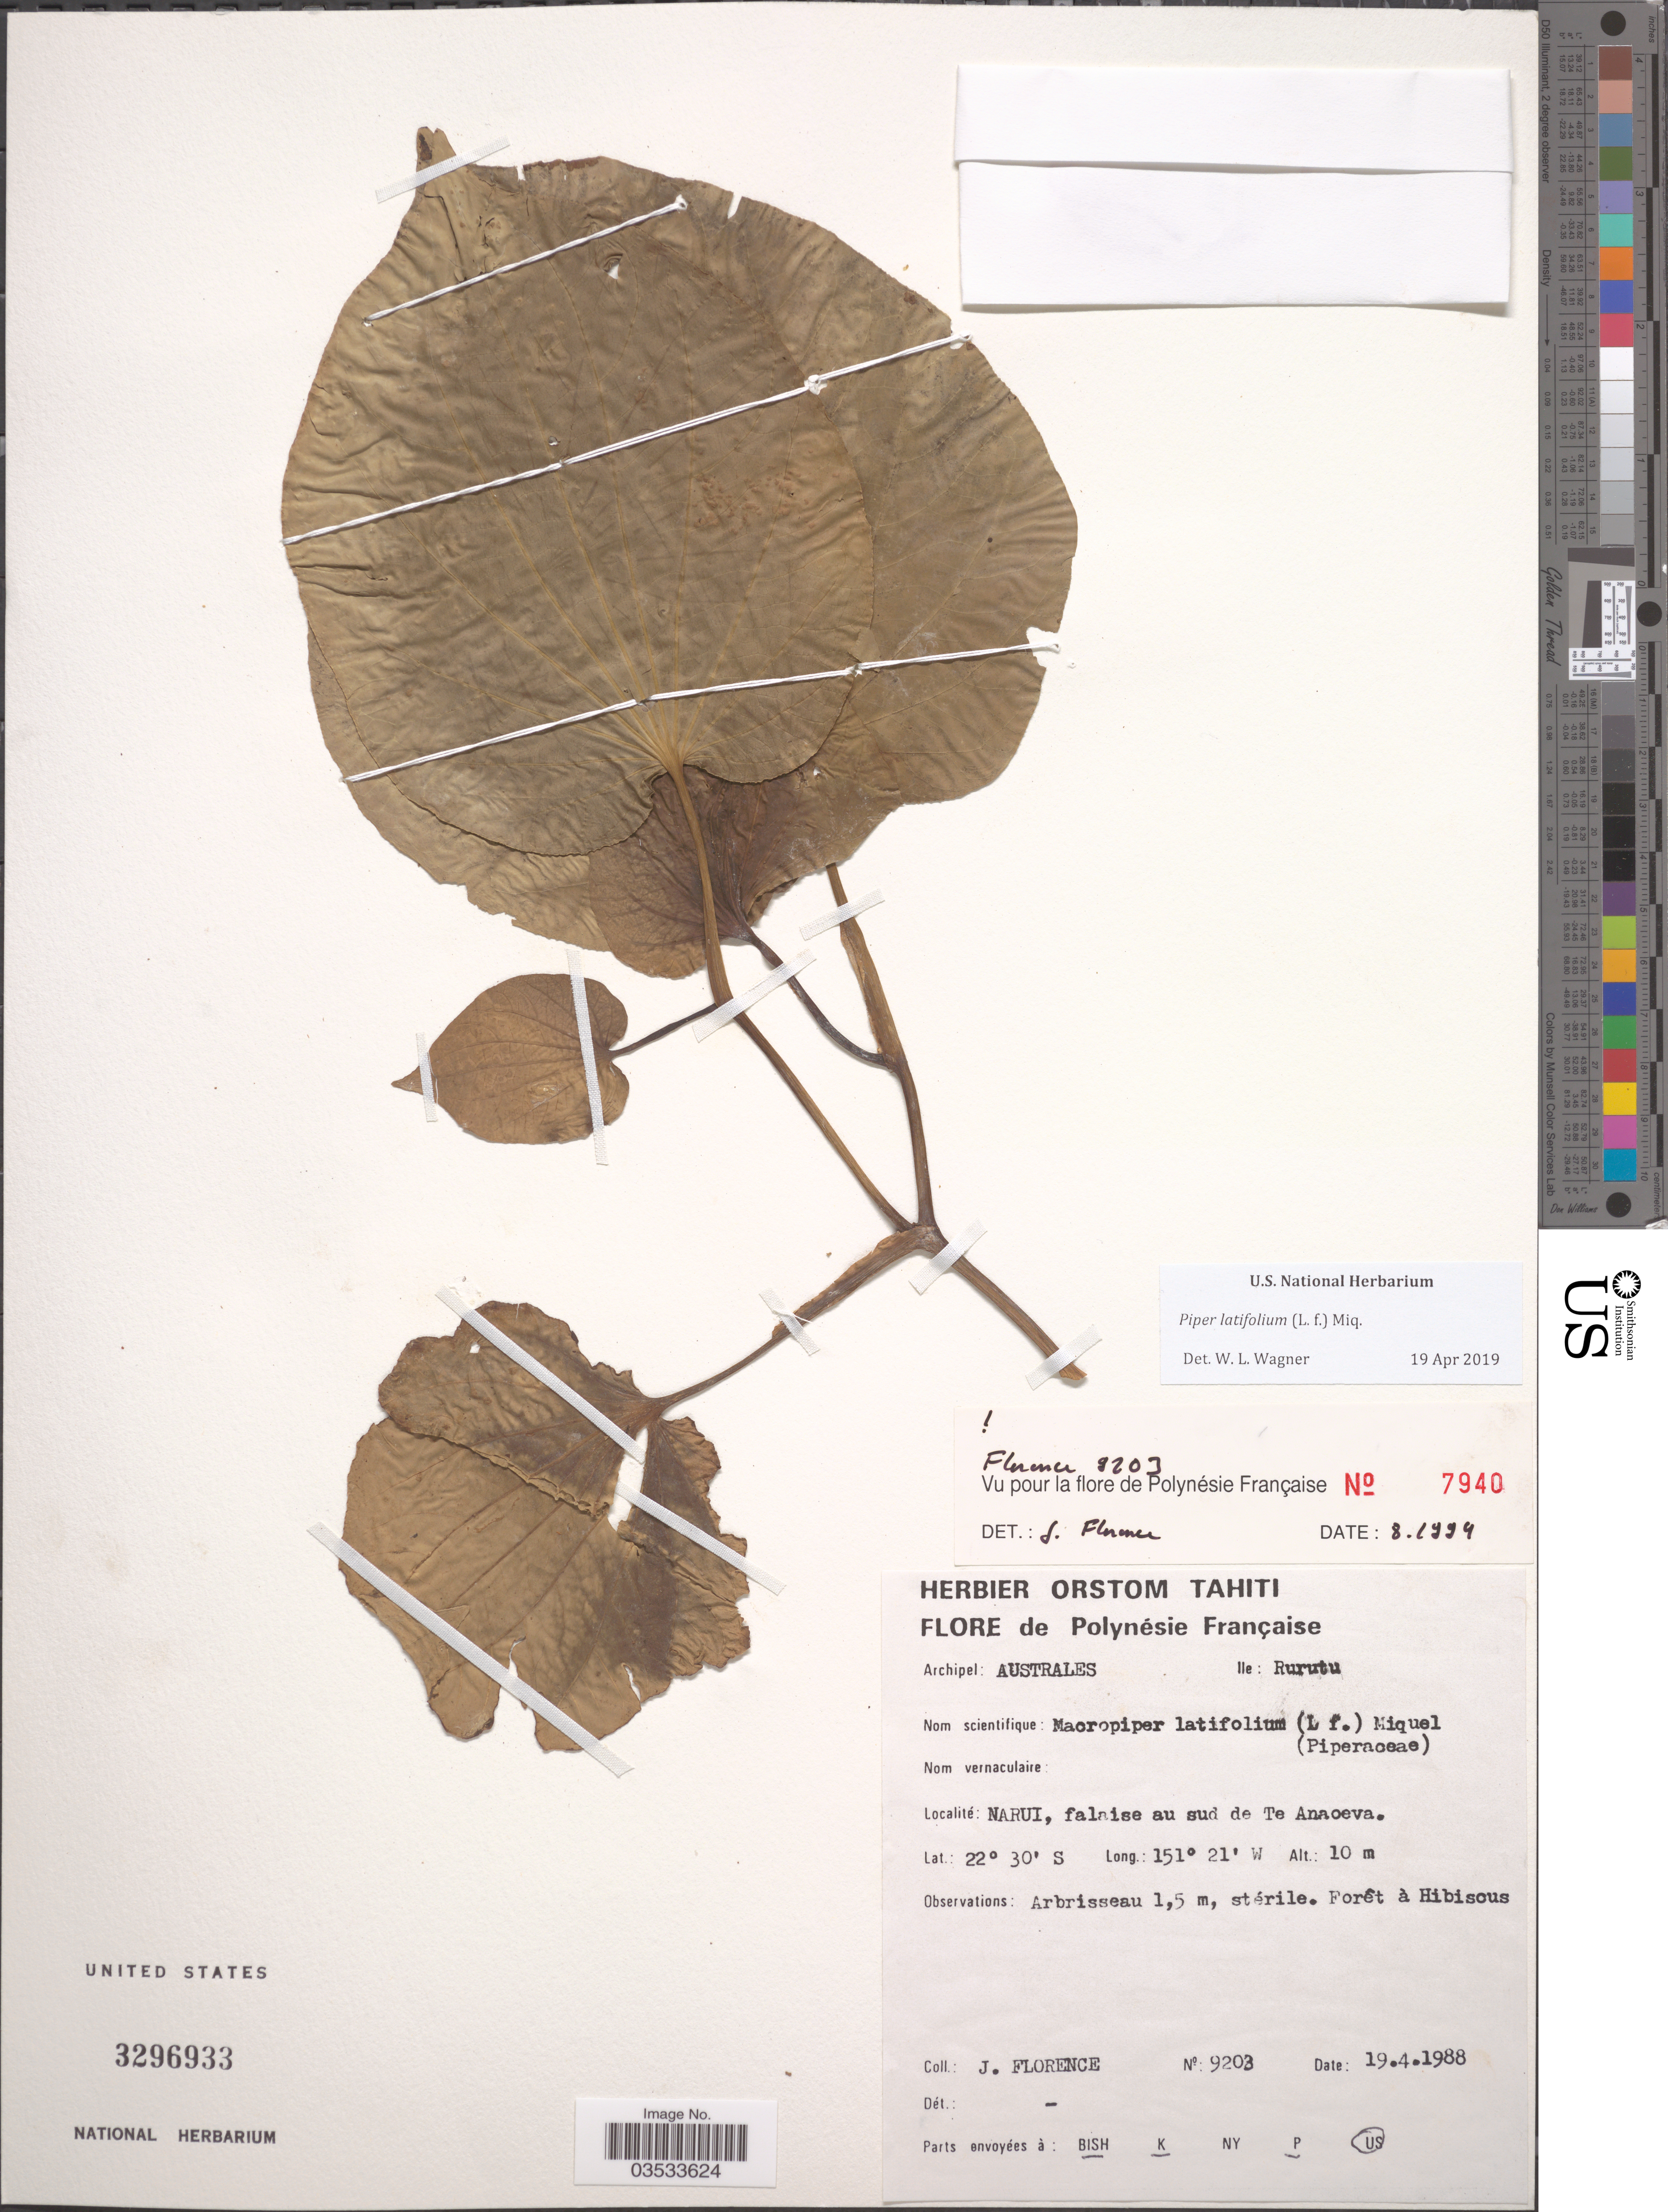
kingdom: Plantae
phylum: Tracheophyta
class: Magnoliopsida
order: Piperales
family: Piperaceae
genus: Piper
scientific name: Piper latifolium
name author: L. f.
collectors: J. Florence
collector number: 9203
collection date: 1988-04-19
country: French Polynesia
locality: Polynésie Française. Archipel: Societe. Ile: Rurutu. Narui, falaise au sud de Te Anaoeva.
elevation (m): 10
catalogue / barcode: US 3296933